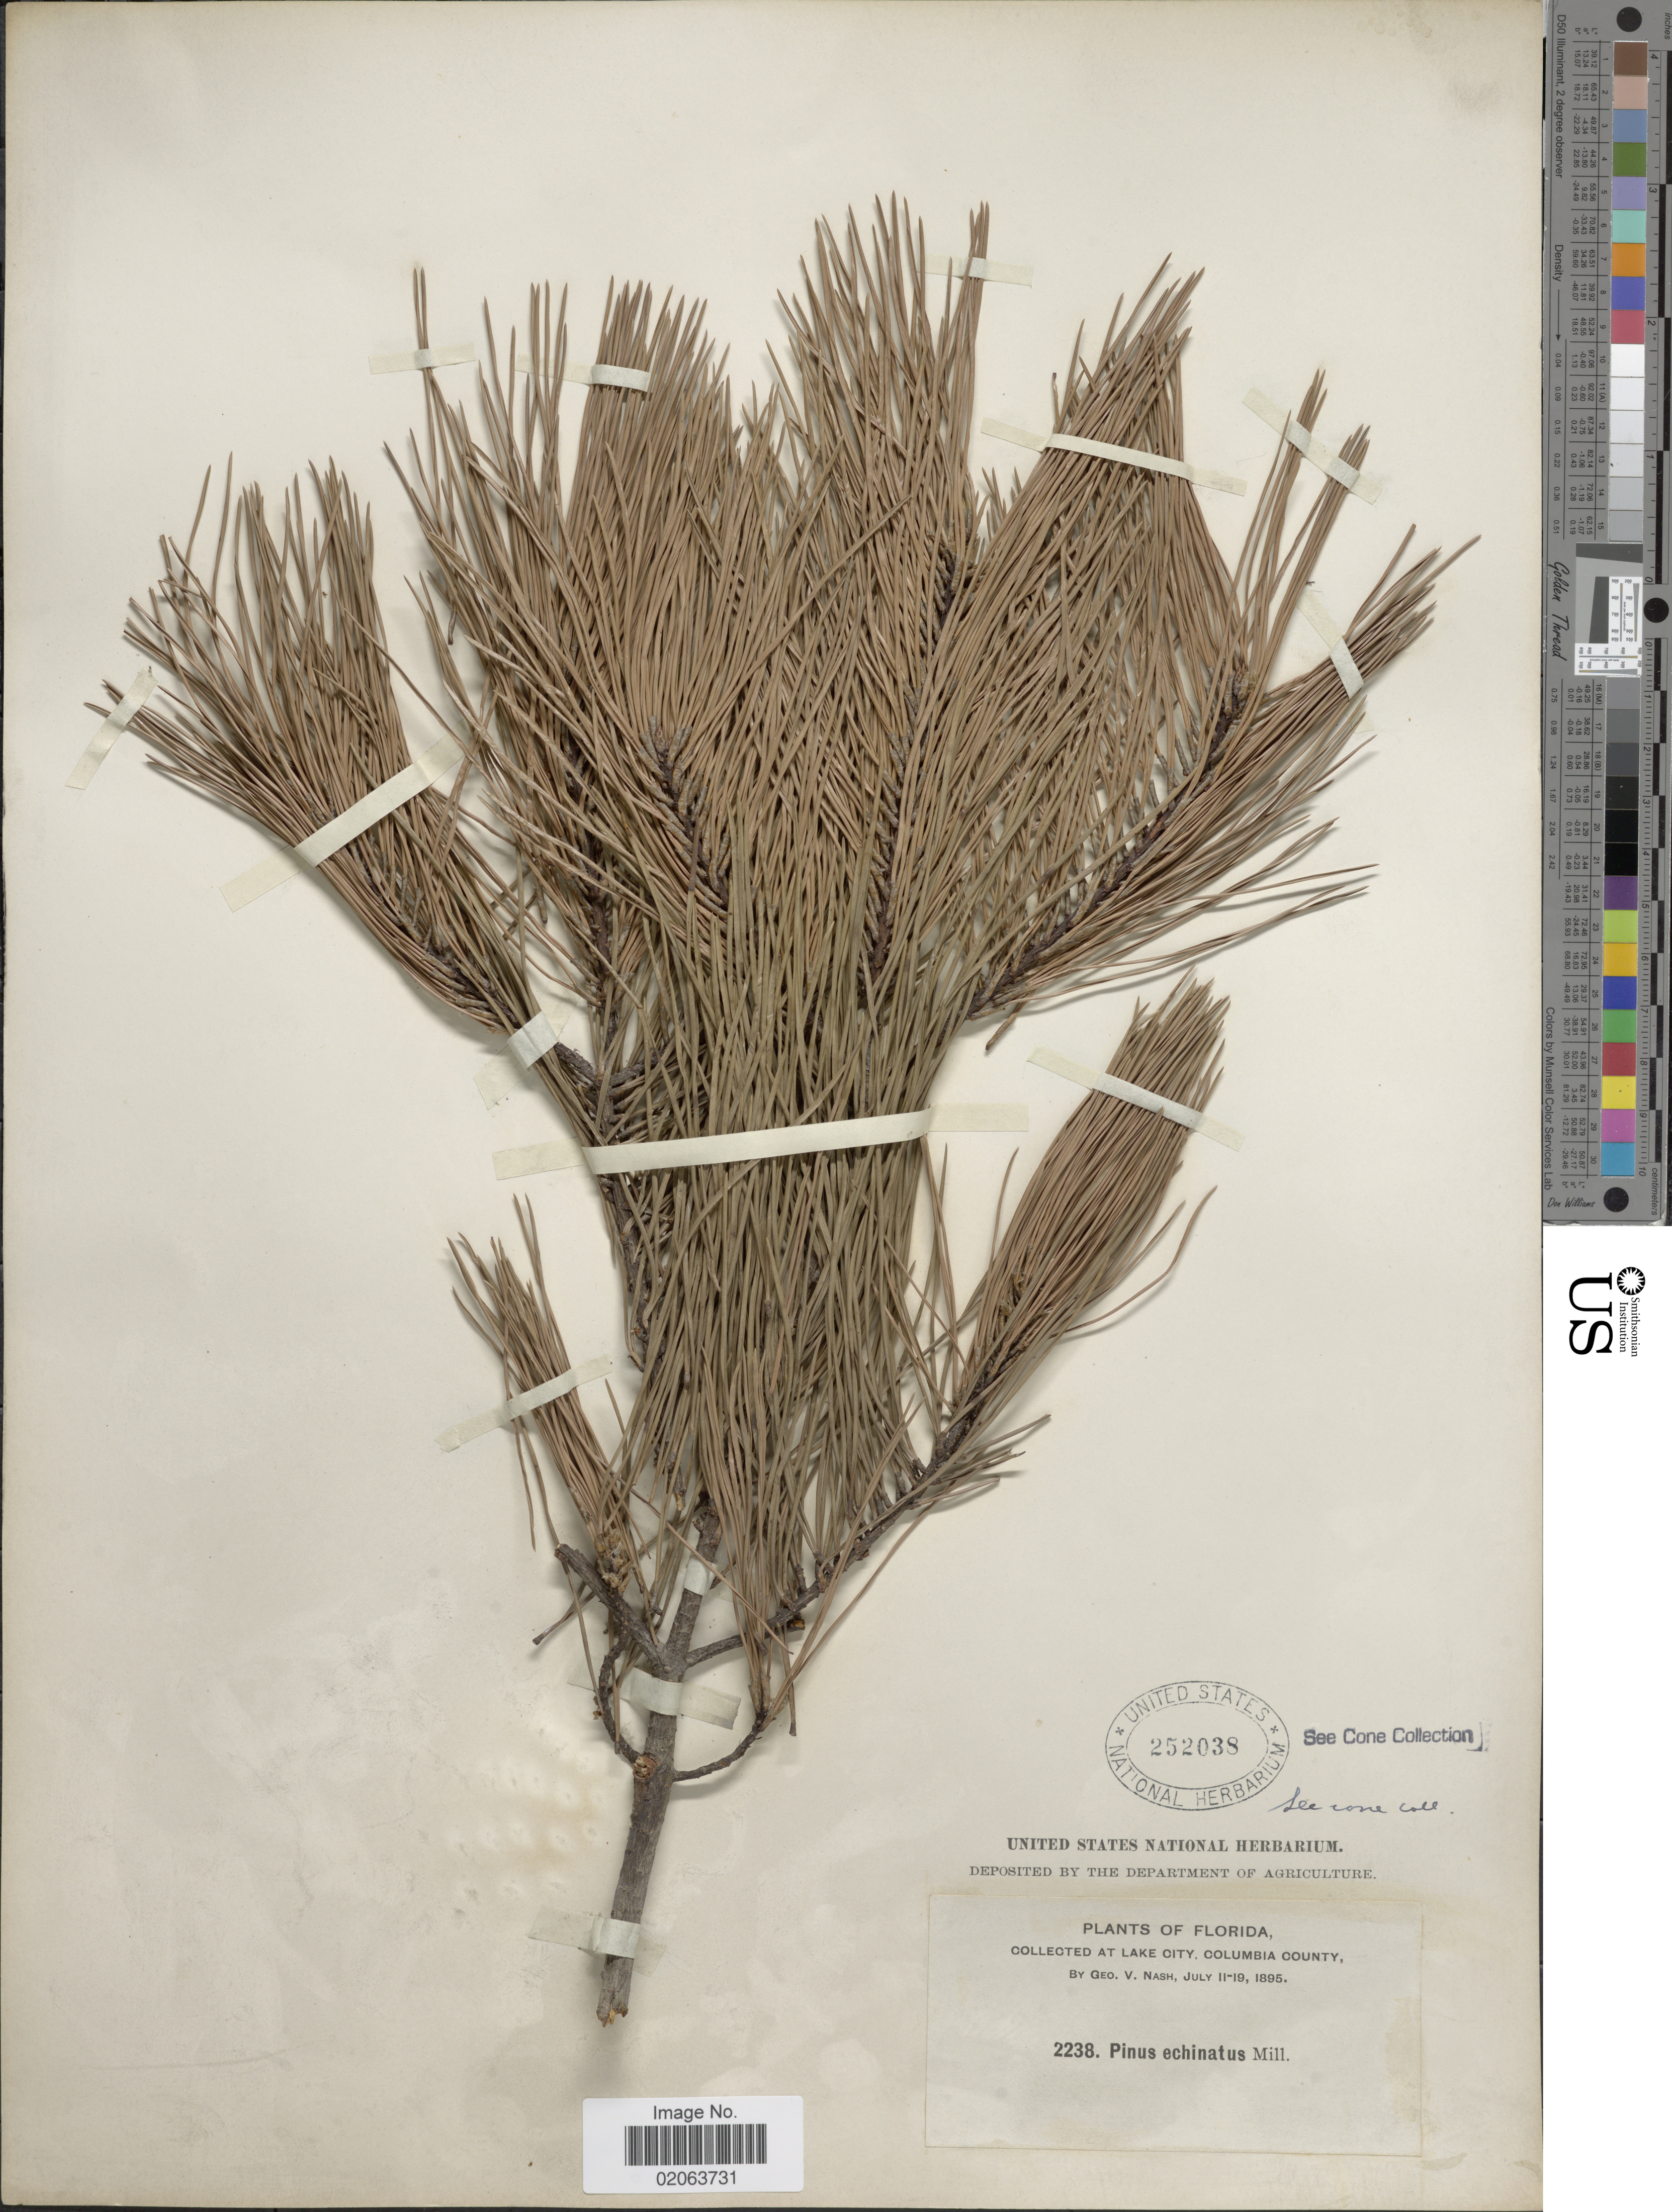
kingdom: Plantae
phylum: Tracheophyta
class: Pinopsida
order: Pinales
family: Pinaceae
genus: Pinus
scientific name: Pinus echinata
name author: Mill.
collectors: G. V. Nash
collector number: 2238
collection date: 1895-07-11/1895-07-19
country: United States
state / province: Florida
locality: Lake City, Colombia County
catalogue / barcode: US 252038